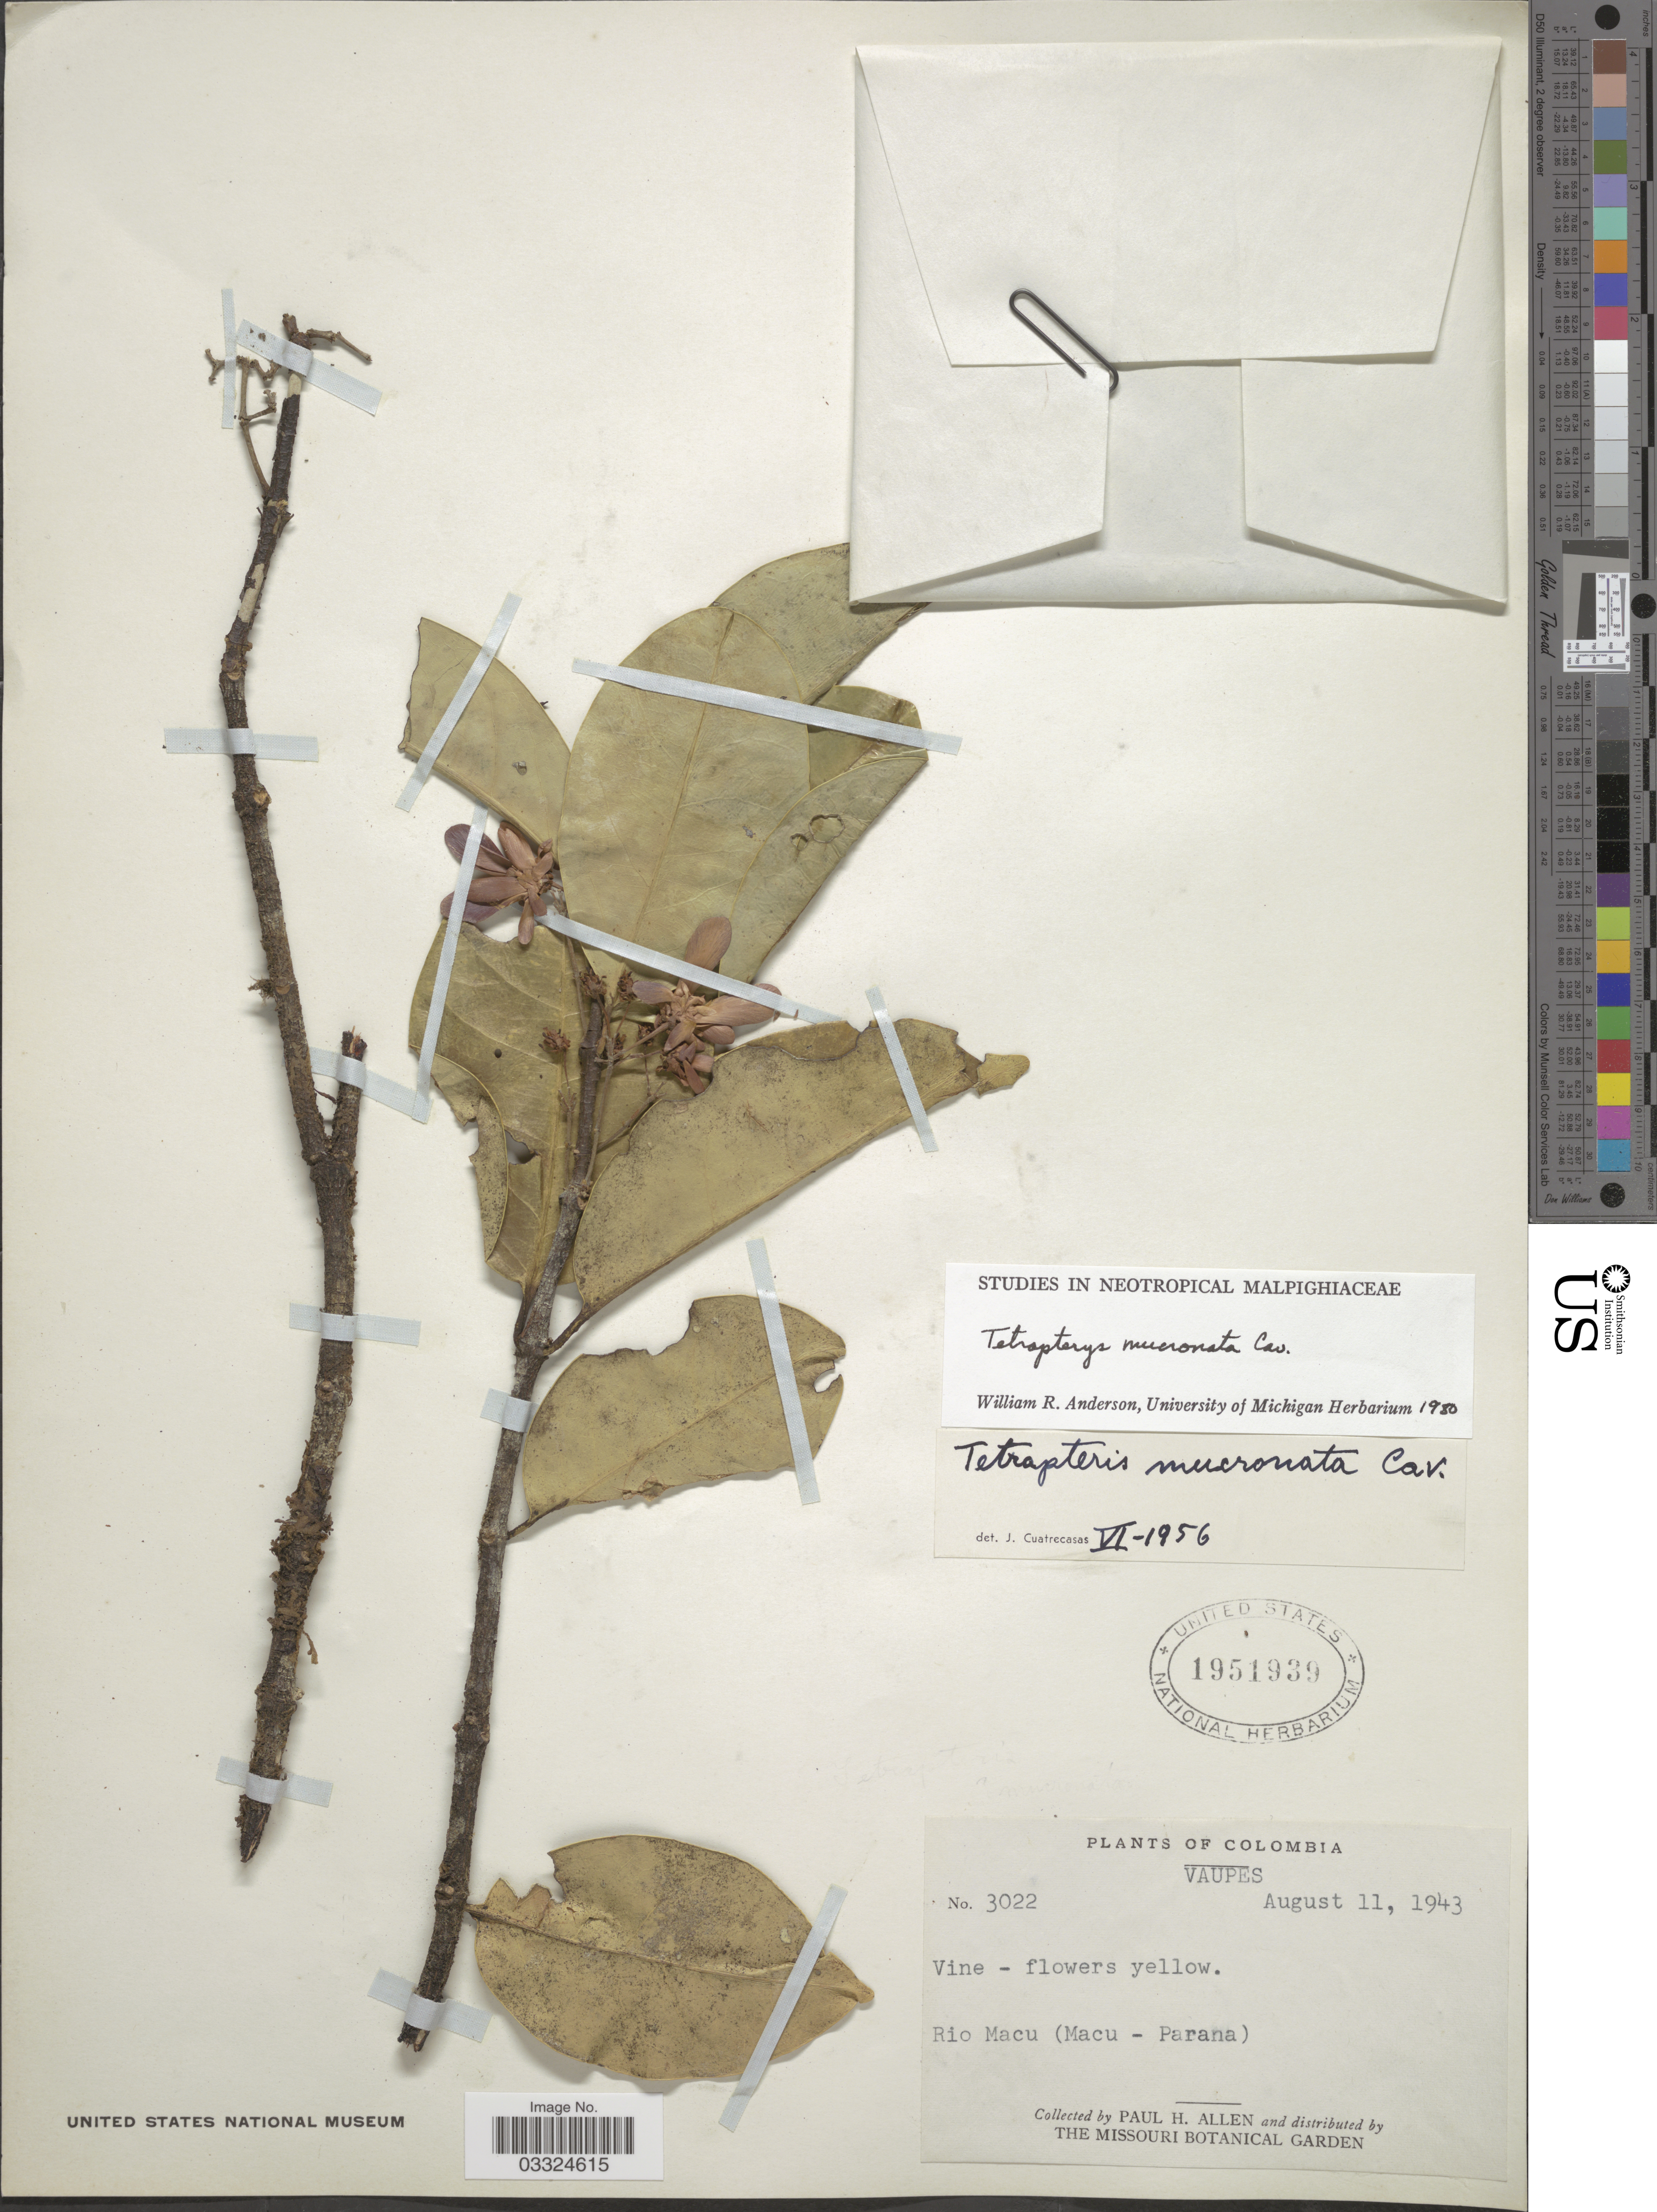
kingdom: Plantae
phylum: Tracheophyta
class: Magnoliopsida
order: Malpighiales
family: Malpighiaceae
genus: Tetrapterys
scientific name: Tetrapterys mucronata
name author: Cav.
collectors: P. H. Allen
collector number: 3022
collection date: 1943-08-11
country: Colombia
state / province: Vaupés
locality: Rio Macu (Macu - Parana).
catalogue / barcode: US 1951939